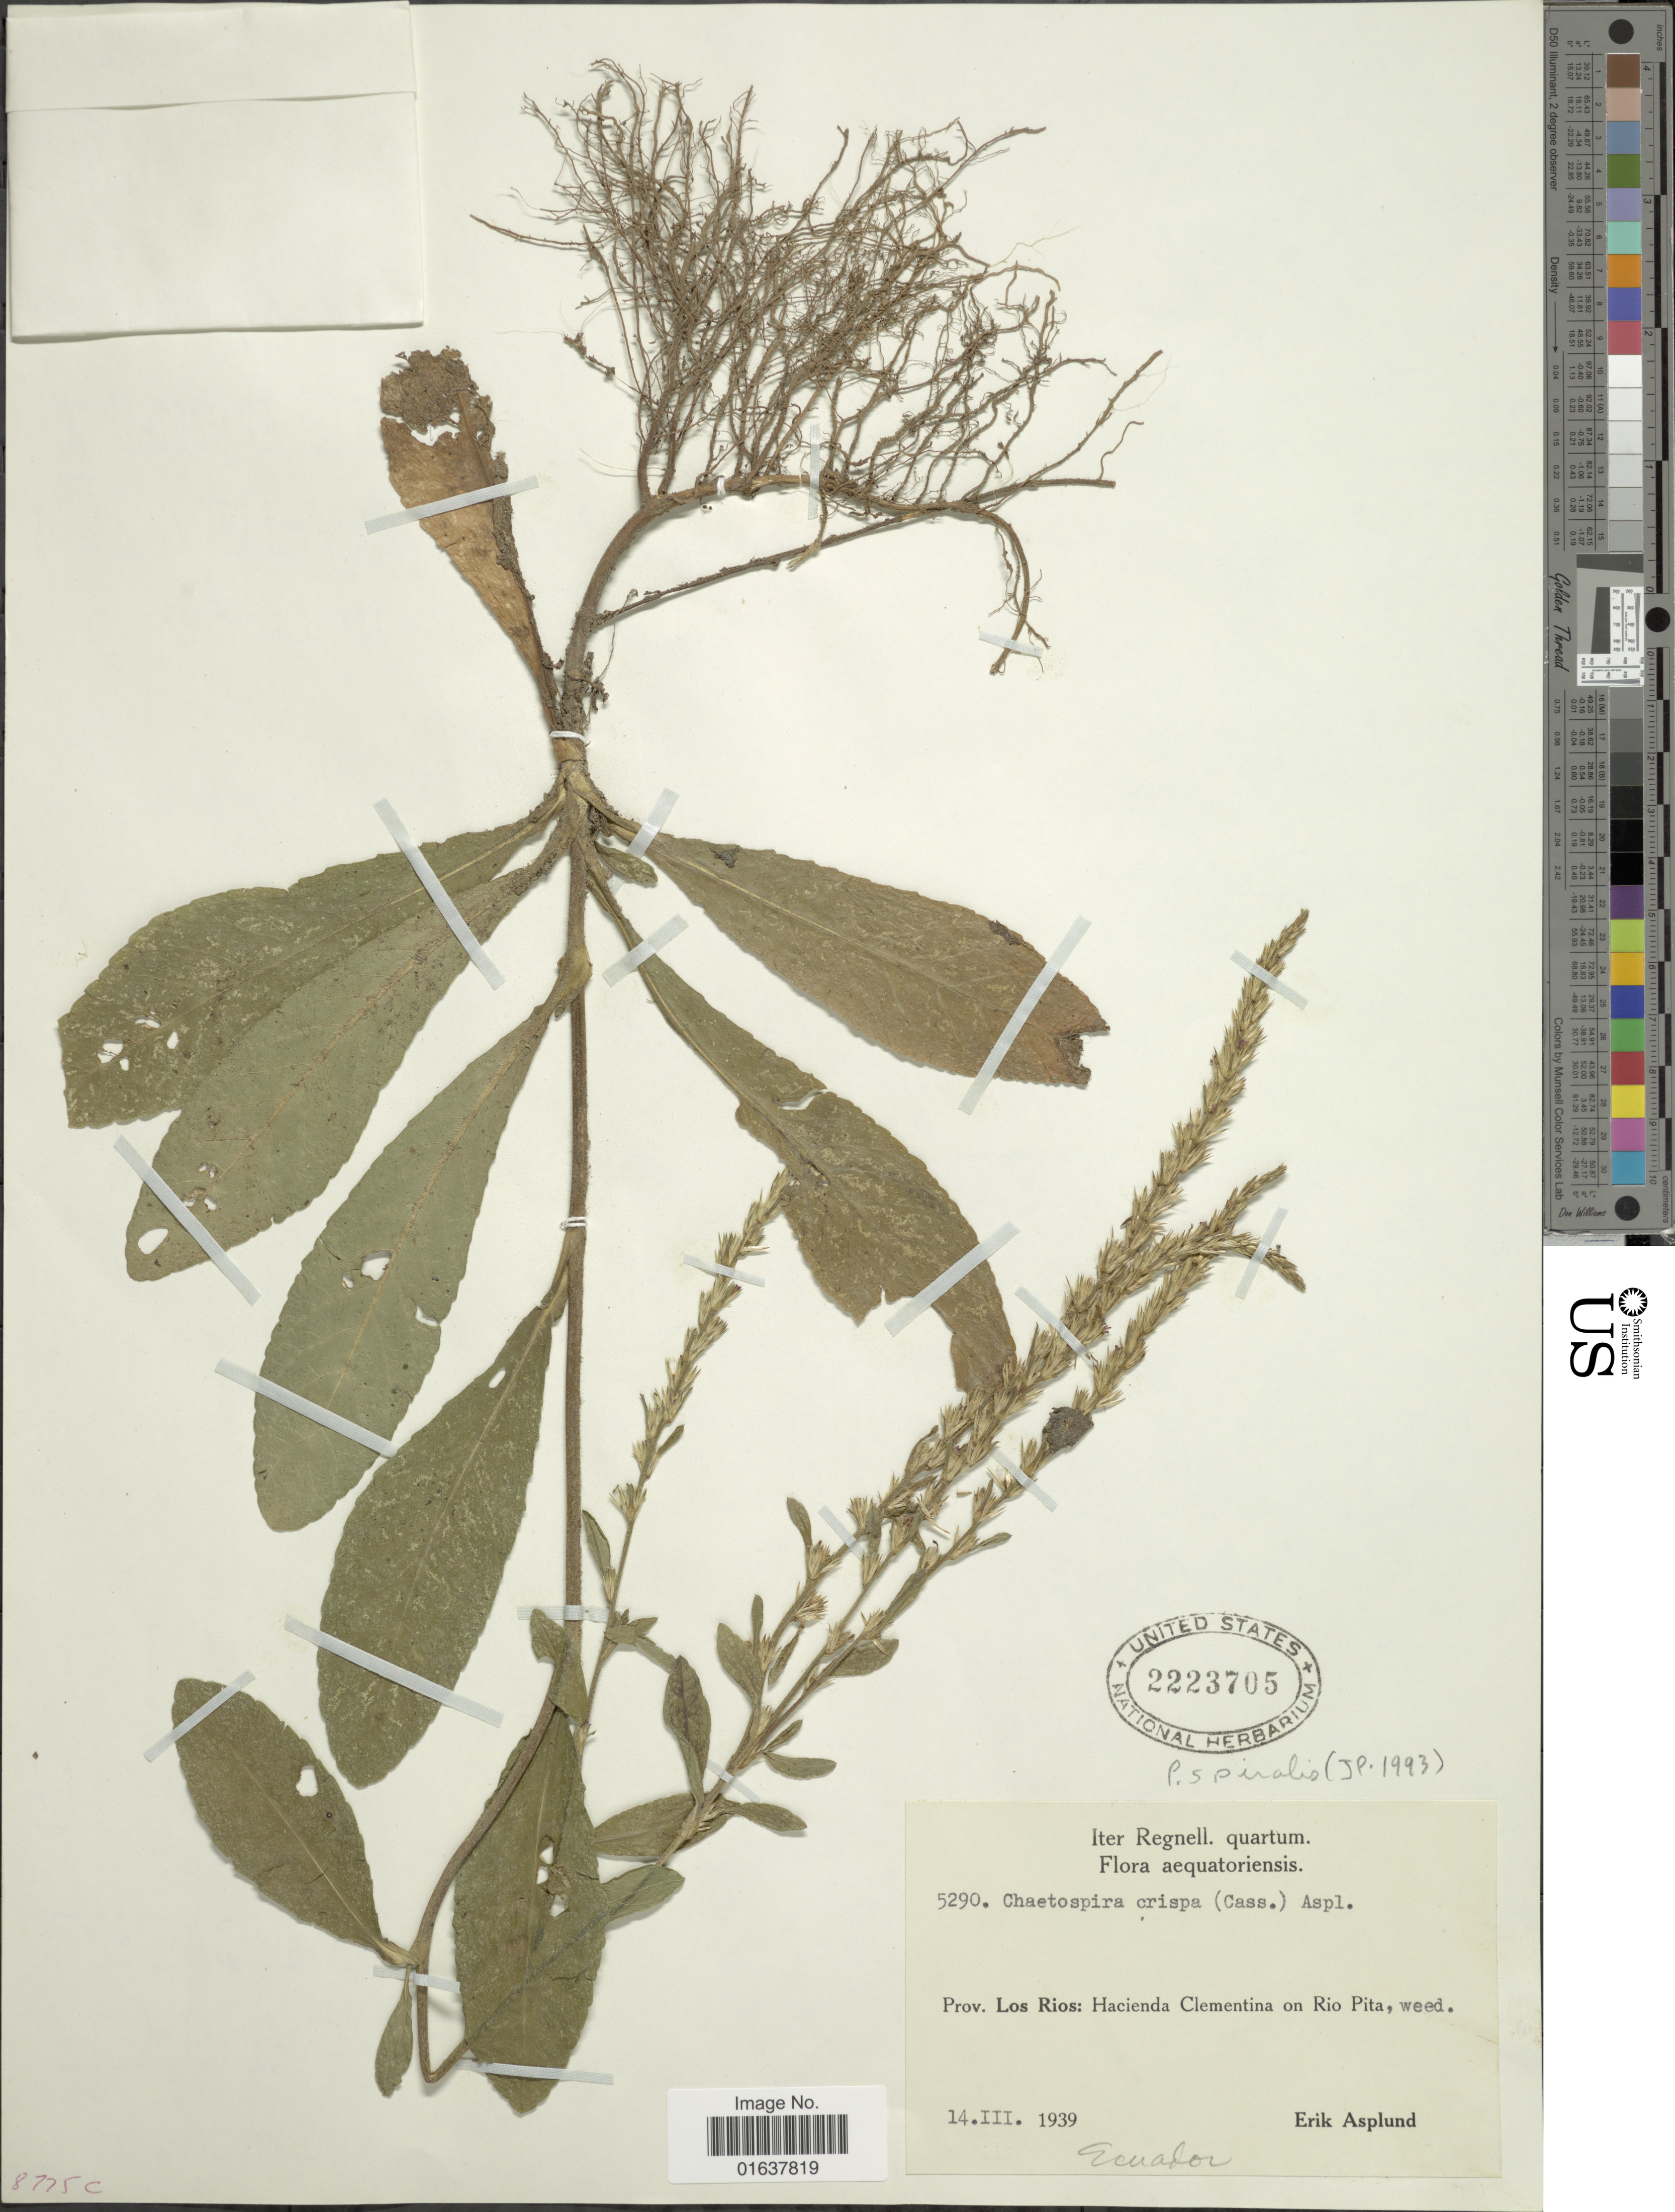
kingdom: Plantae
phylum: Tracheophyta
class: Magnoliopsida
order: Asterales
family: Asteraceae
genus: Pseudelephantopus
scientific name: Pseudelephantopus spiralis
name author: (Less.) Cronquist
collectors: E. Asplund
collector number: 5290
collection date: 1939-03-14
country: Ecuador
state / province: Los Ríos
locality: Hacienda Clementina on Rio Pita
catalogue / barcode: US 2223705